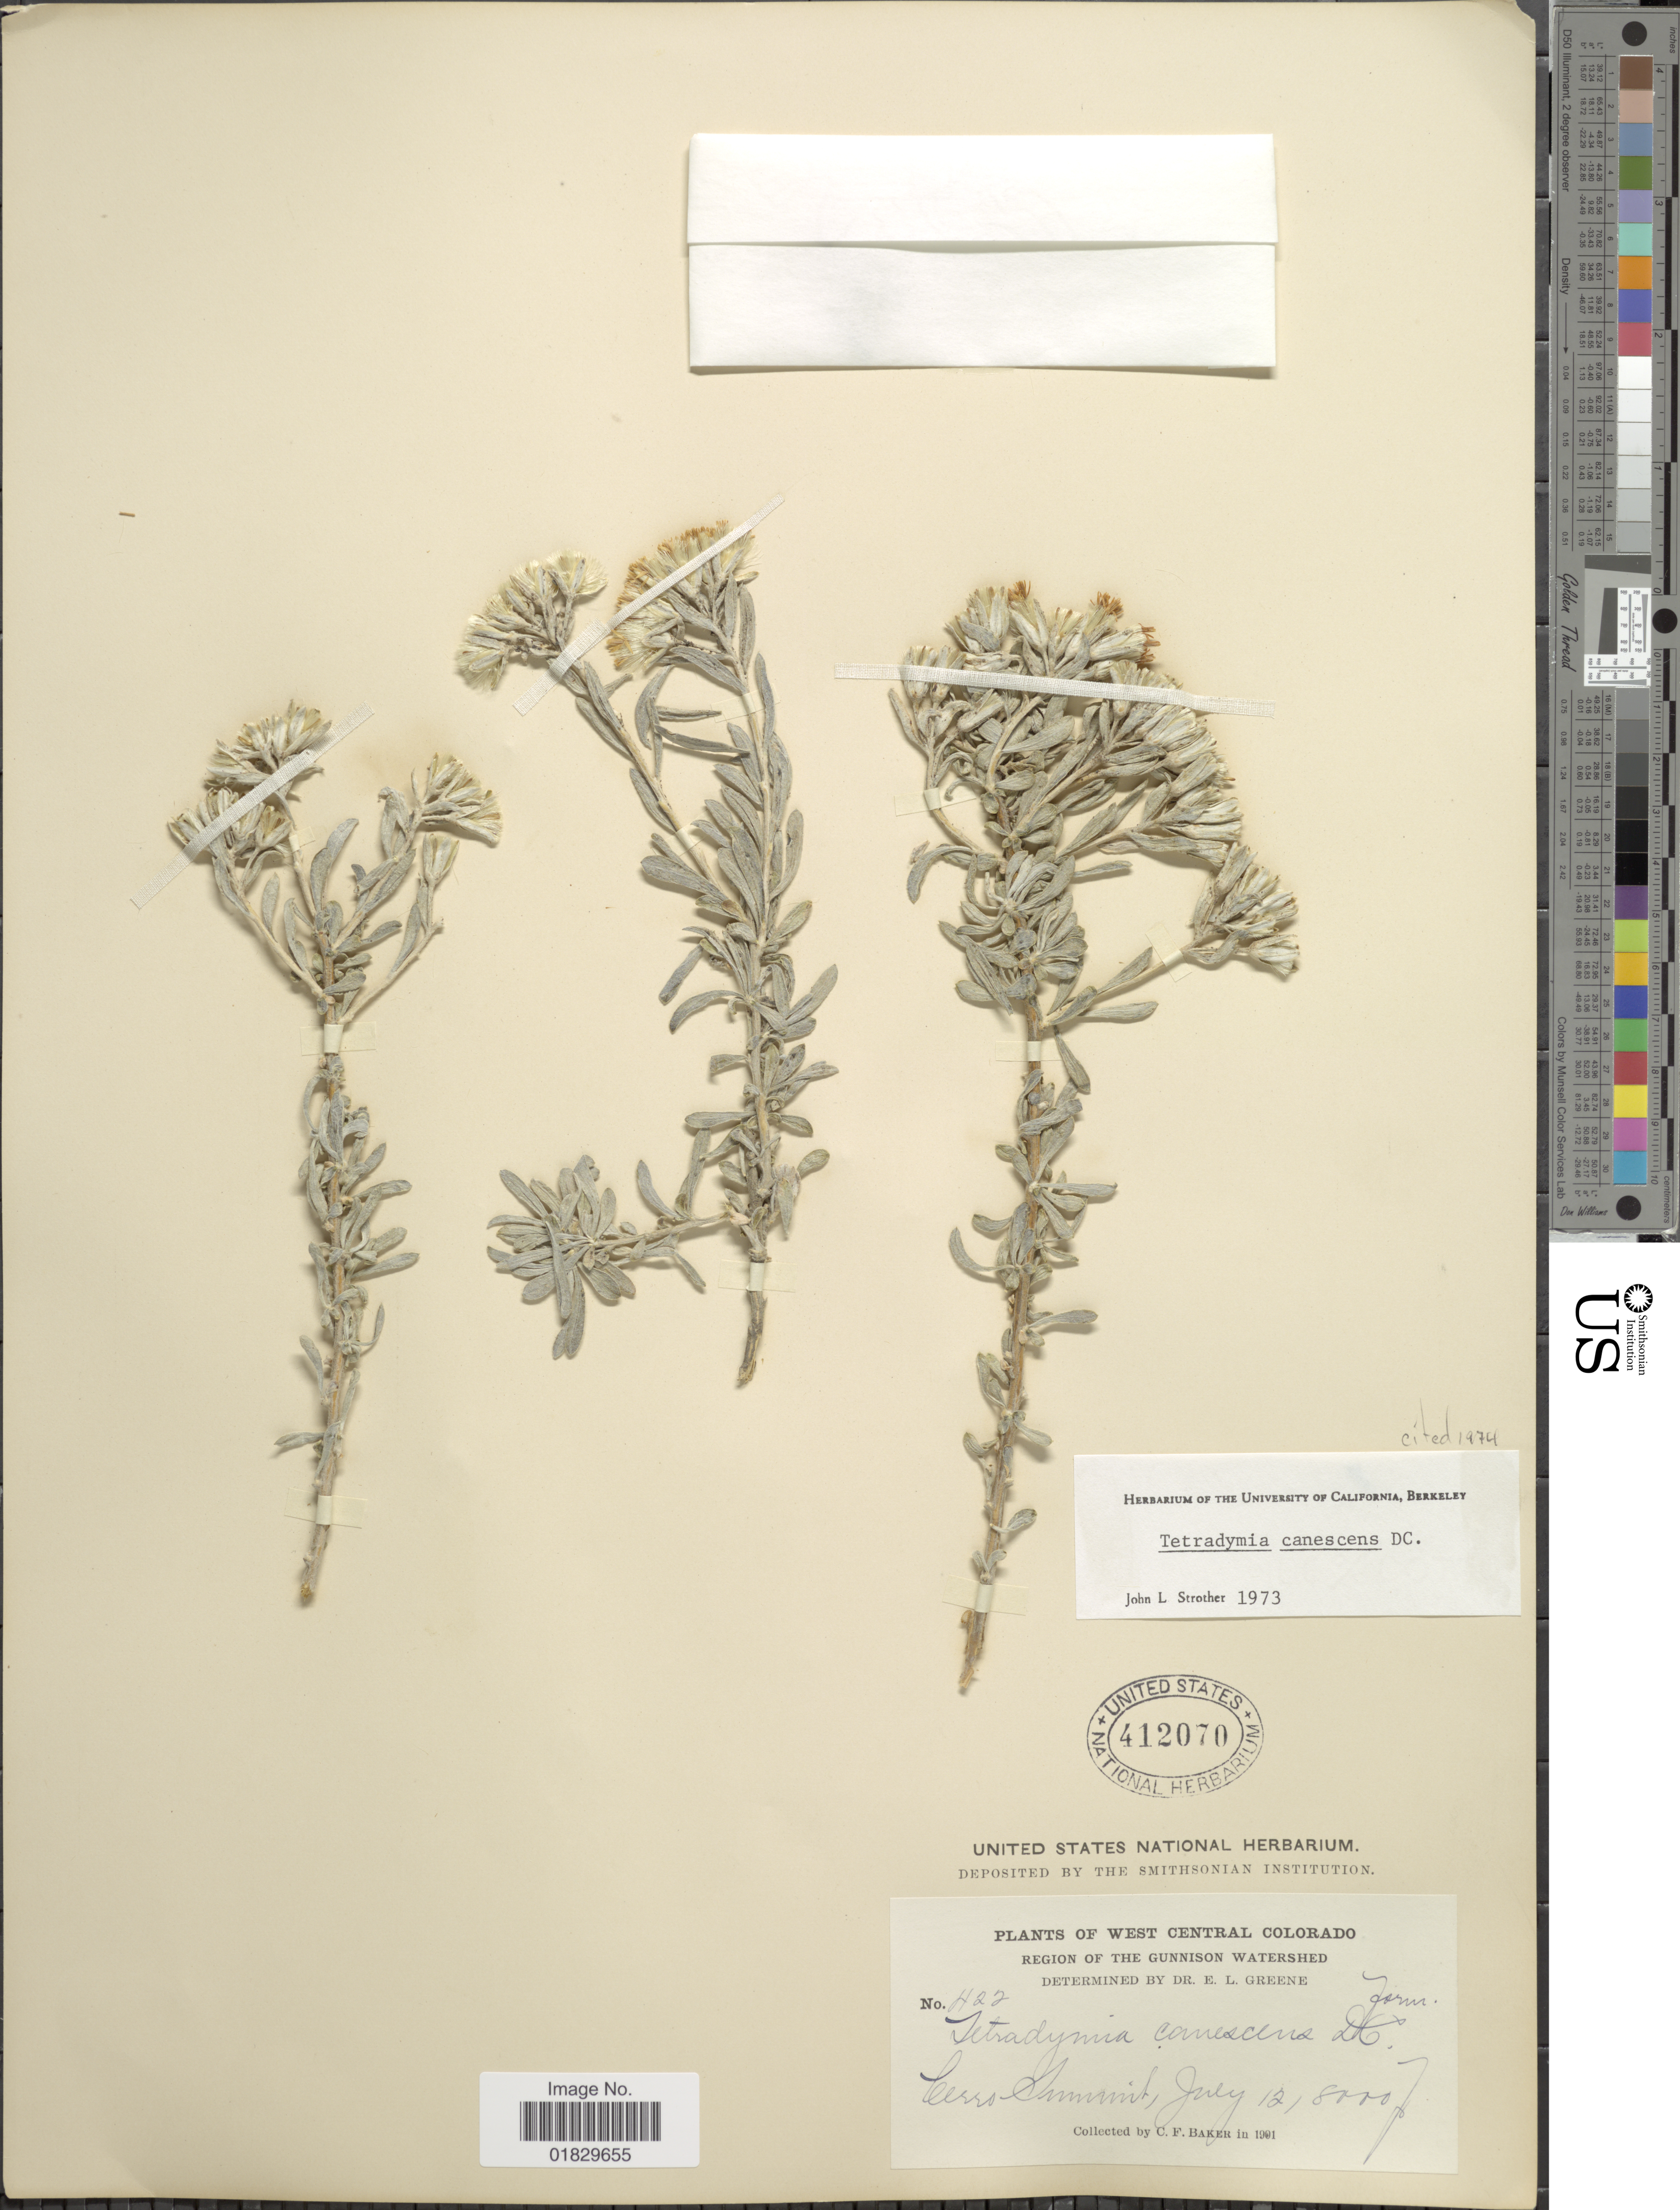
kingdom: Plantae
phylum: Tracheophyta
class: Magnoliopsida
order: Asterales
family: Asteraceae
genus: Tetradymia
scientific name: Tetradymia canescens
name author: DC.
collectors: C. F. Baker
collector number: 422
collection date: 1991-07-12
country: United States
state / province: Colorado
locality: West Central Colorado. Region of the Gunnison Watershed. Cerro Summit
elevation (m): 2438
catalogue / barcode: US 412070